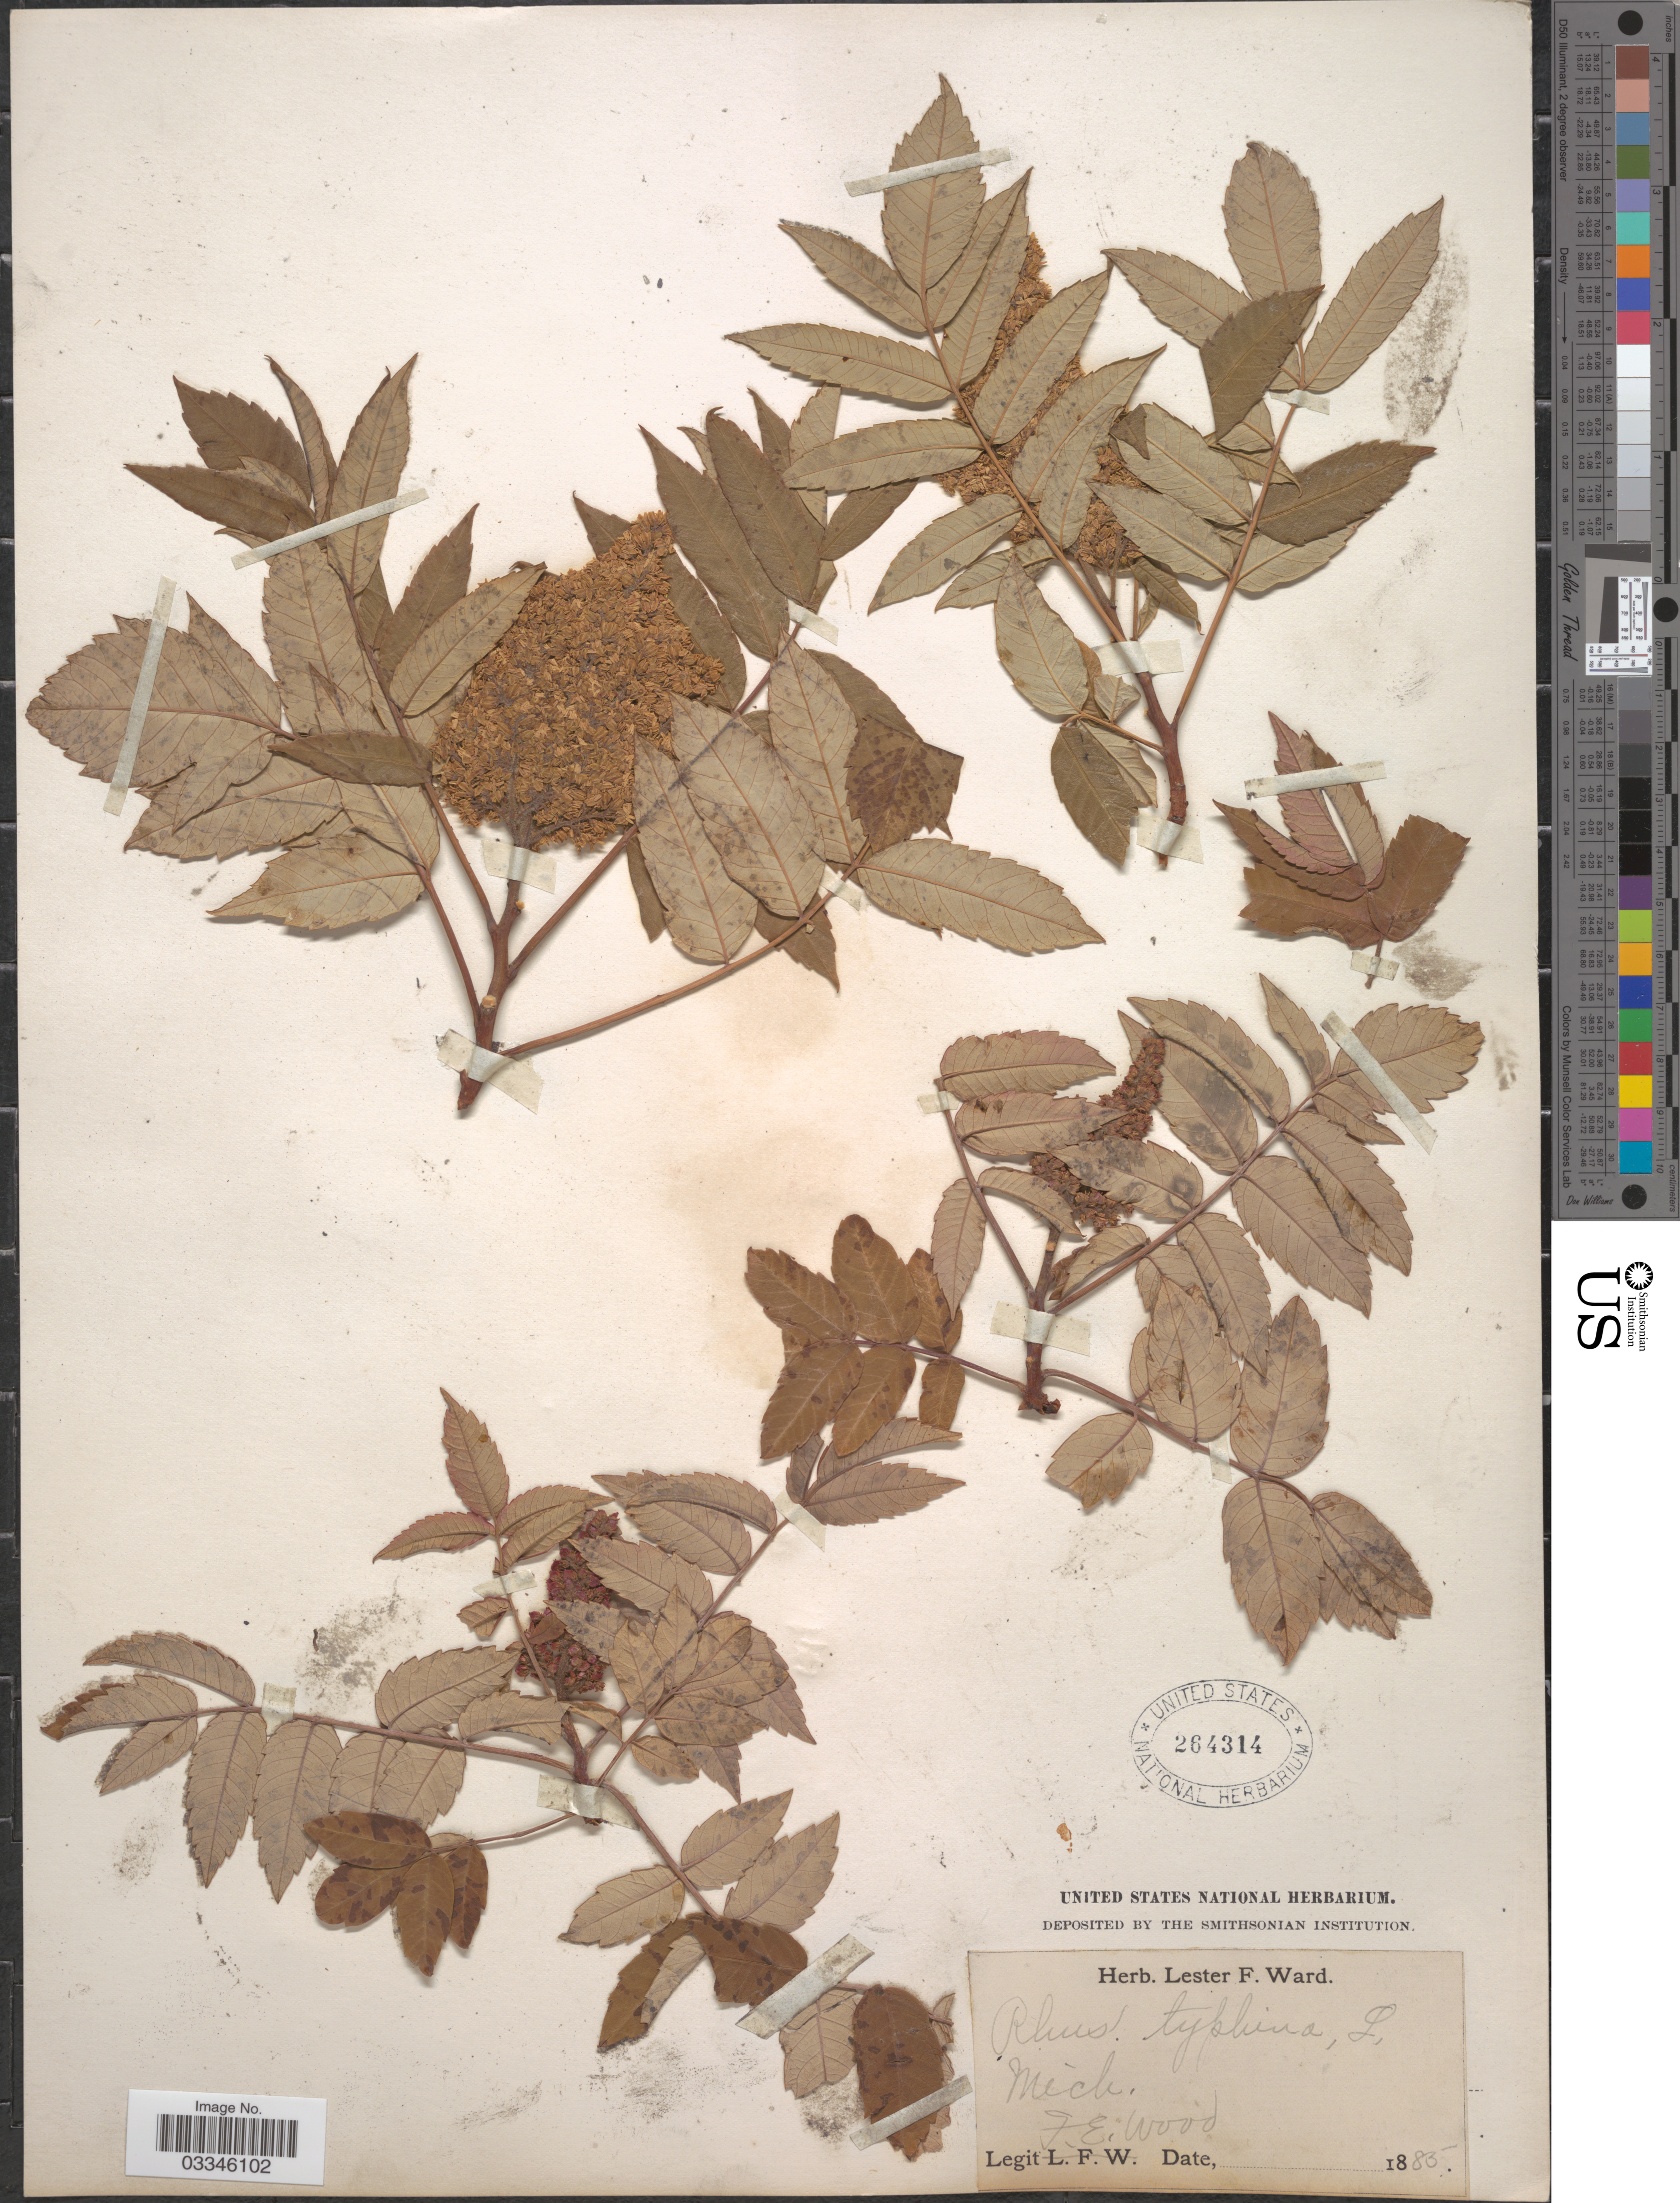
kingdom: Plantae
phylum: Tracheophyta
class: Magnoliopsida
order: Sapindales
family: Anacardiaceae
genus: Rhus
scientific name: Rhus glabra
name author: L.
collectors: F. Wood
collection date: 1885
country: United States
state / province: Michigan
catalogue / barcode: US 264314